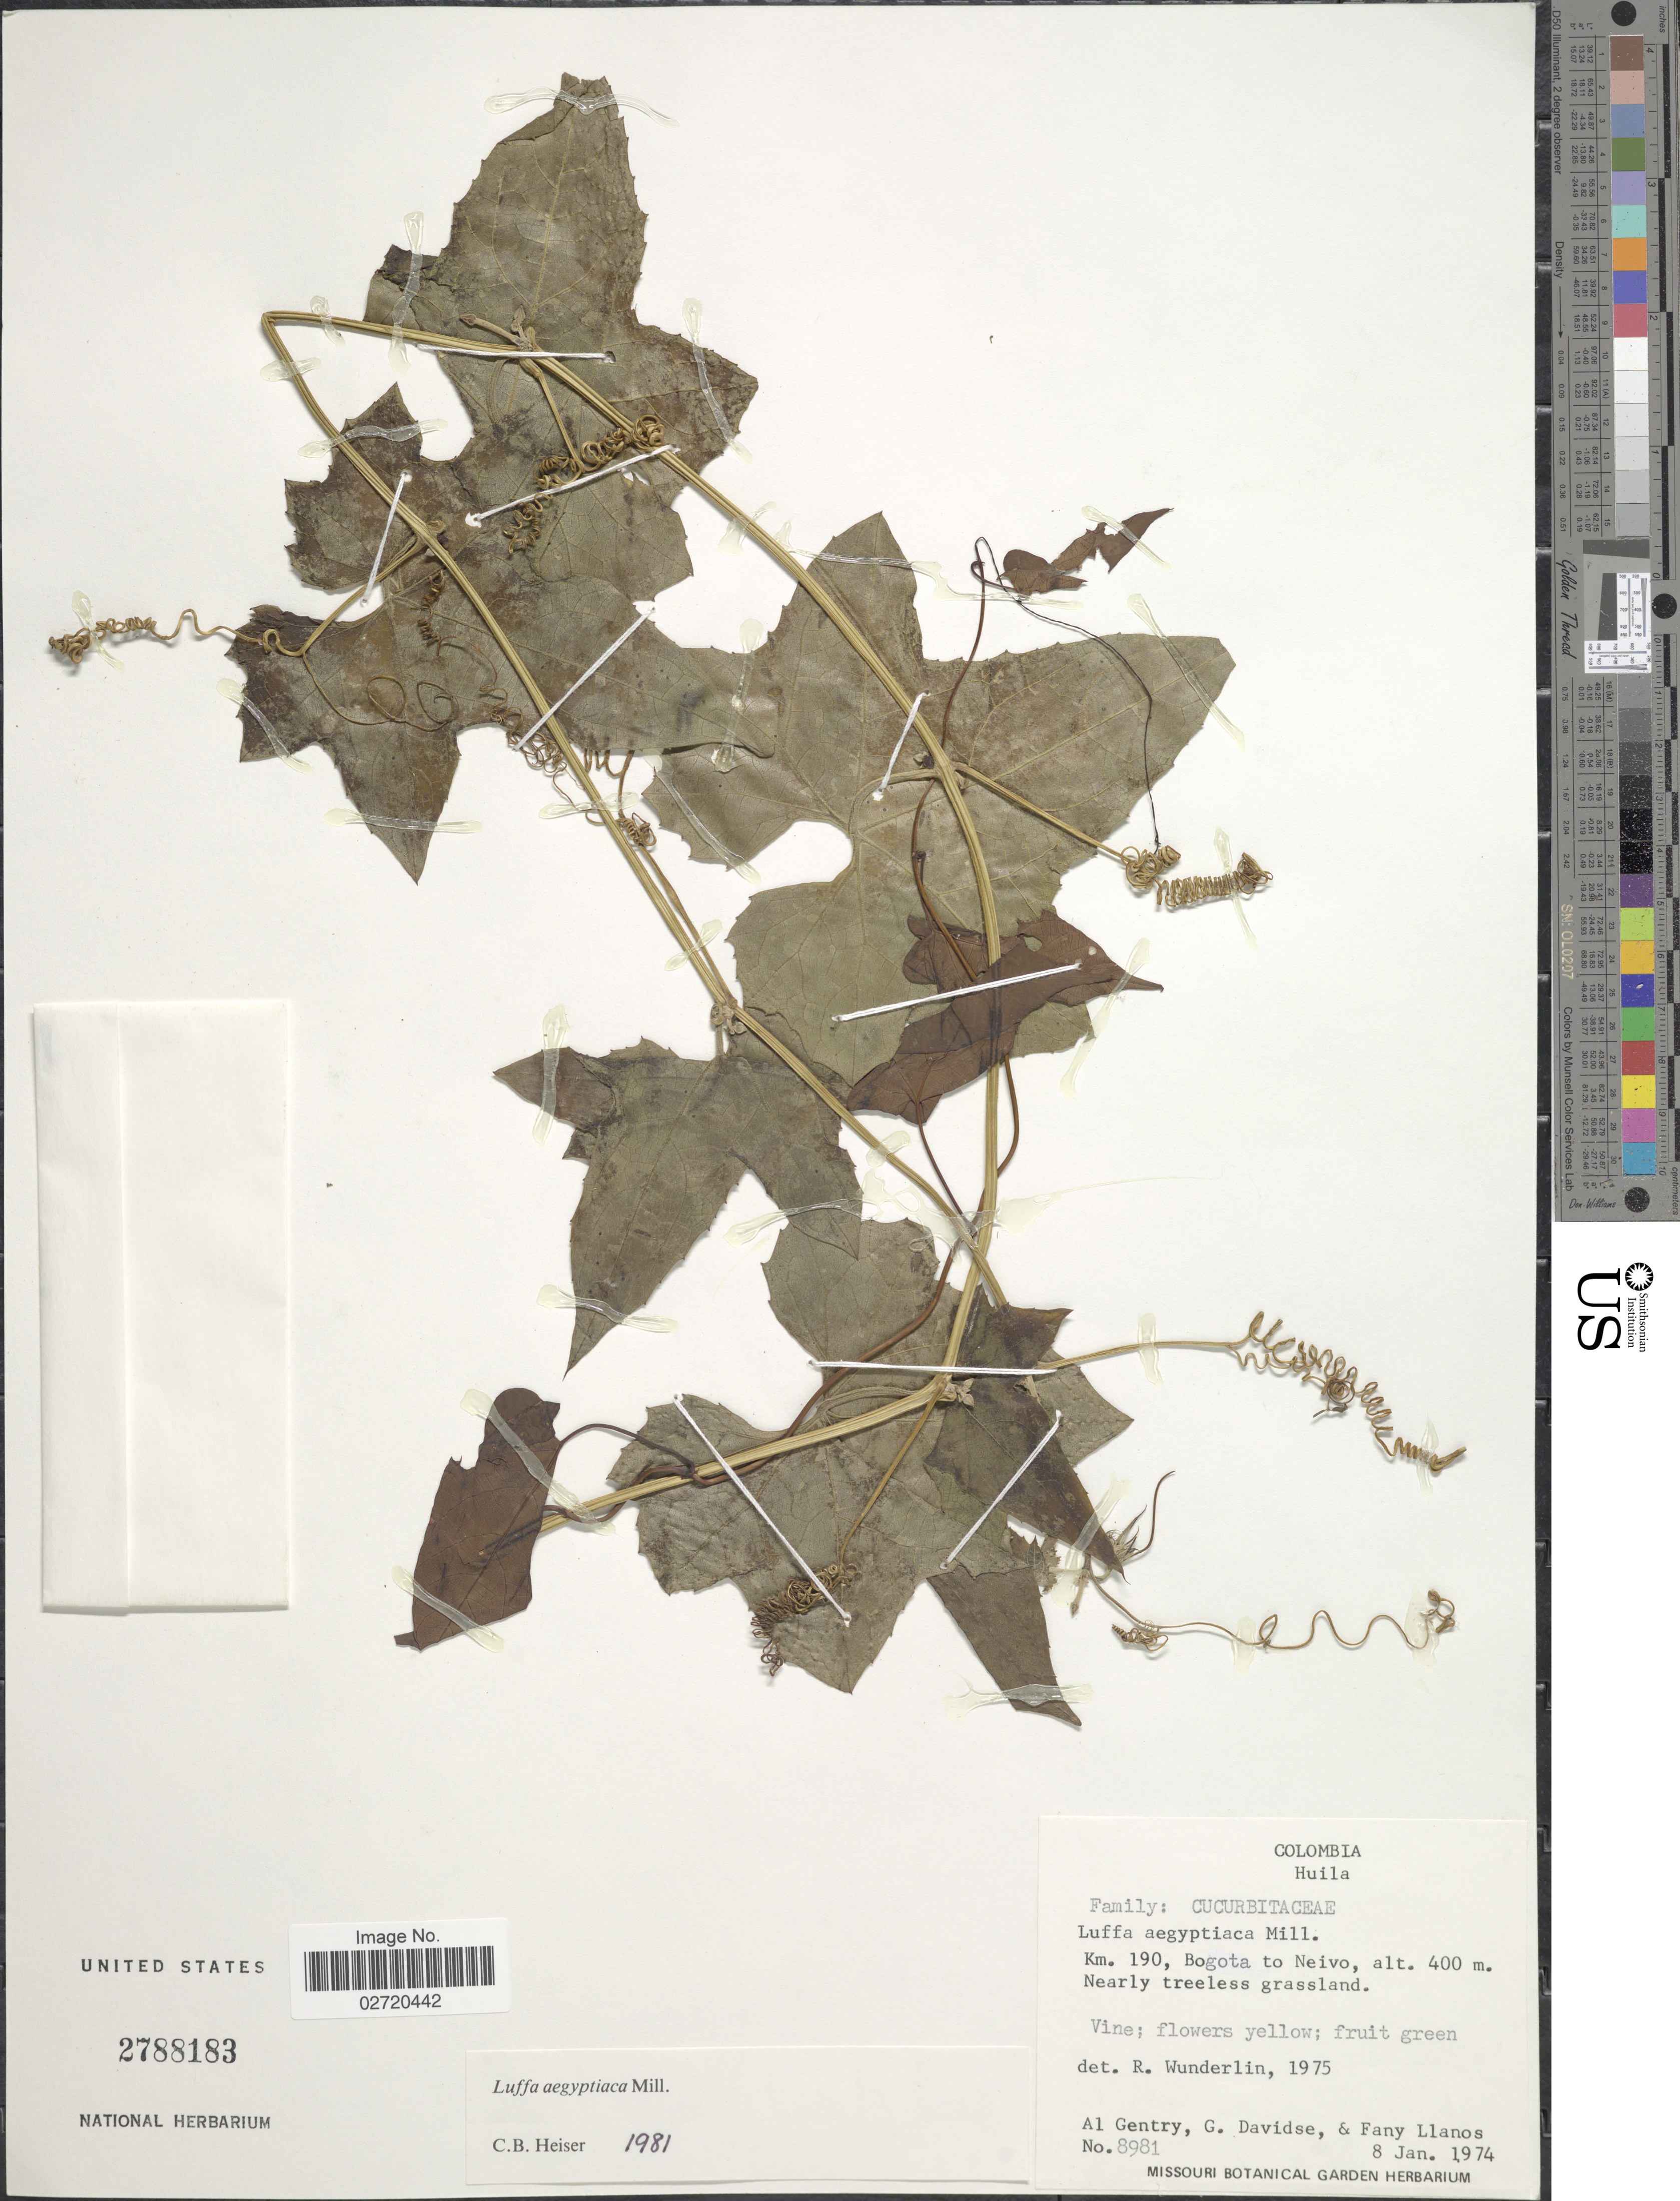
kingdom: Plantae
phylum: Tracheophyta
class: Magnoliopsida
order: Cucurbitales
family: Cucurbitaceae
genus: Luffa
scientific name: Luffa aegyptiaca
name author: Mill.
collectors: A. H. Gentry, G. Davidse & F. Llanos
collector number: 8981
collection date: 1974-01-08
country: Colombia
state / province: Huila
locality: Huila, Km. 190, Bogota to Neivo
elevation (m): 400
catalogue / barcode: US 2788183